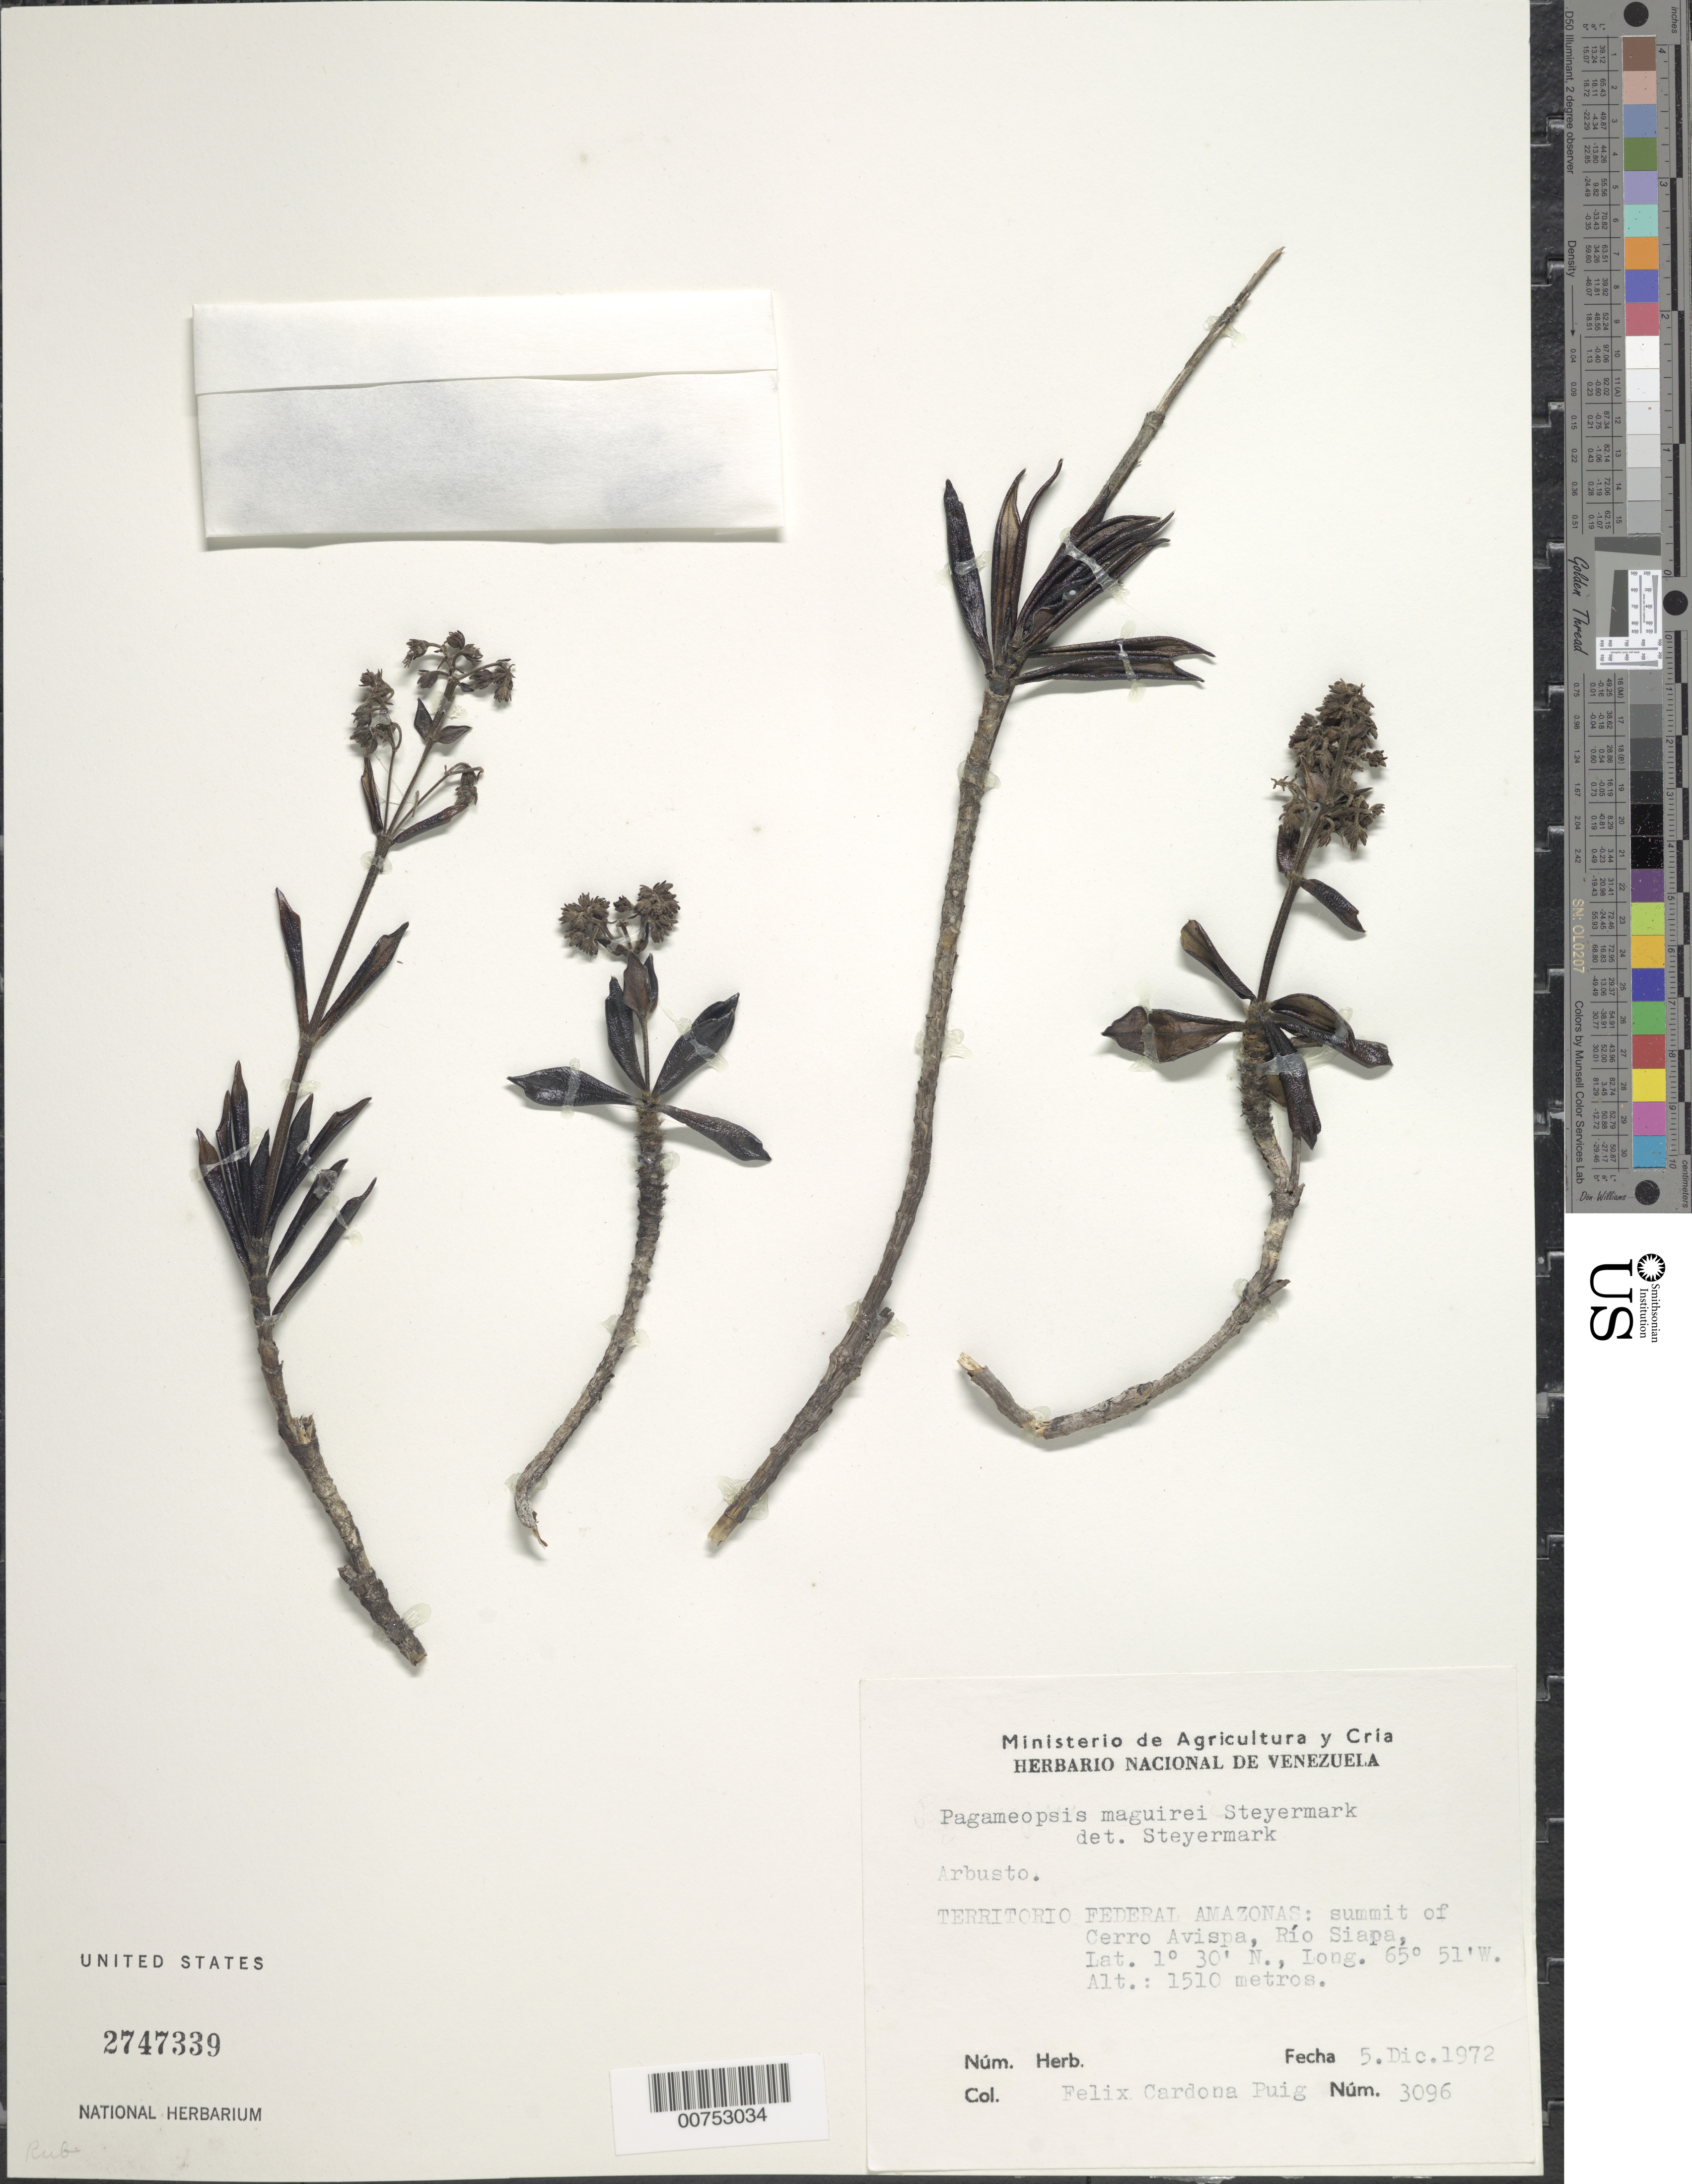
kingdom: Plantae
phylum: Tracheophyta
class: Magnoliopsida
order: Gentianales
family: Rubiaceae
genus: Pagameopsis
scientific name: Pagameopsis maguirei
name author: Steyerm.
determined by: Steyermark, Julian A., (VEN)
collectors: F. Cardona Puig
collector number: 3096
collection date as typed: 5-Dec-72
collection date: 1972-12-05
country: Venezuela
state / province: Amazonas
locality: Cerro Avispa, cumbre, Río Siapa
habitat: Summit of cerro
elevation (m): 1510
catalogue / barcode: US 2747339